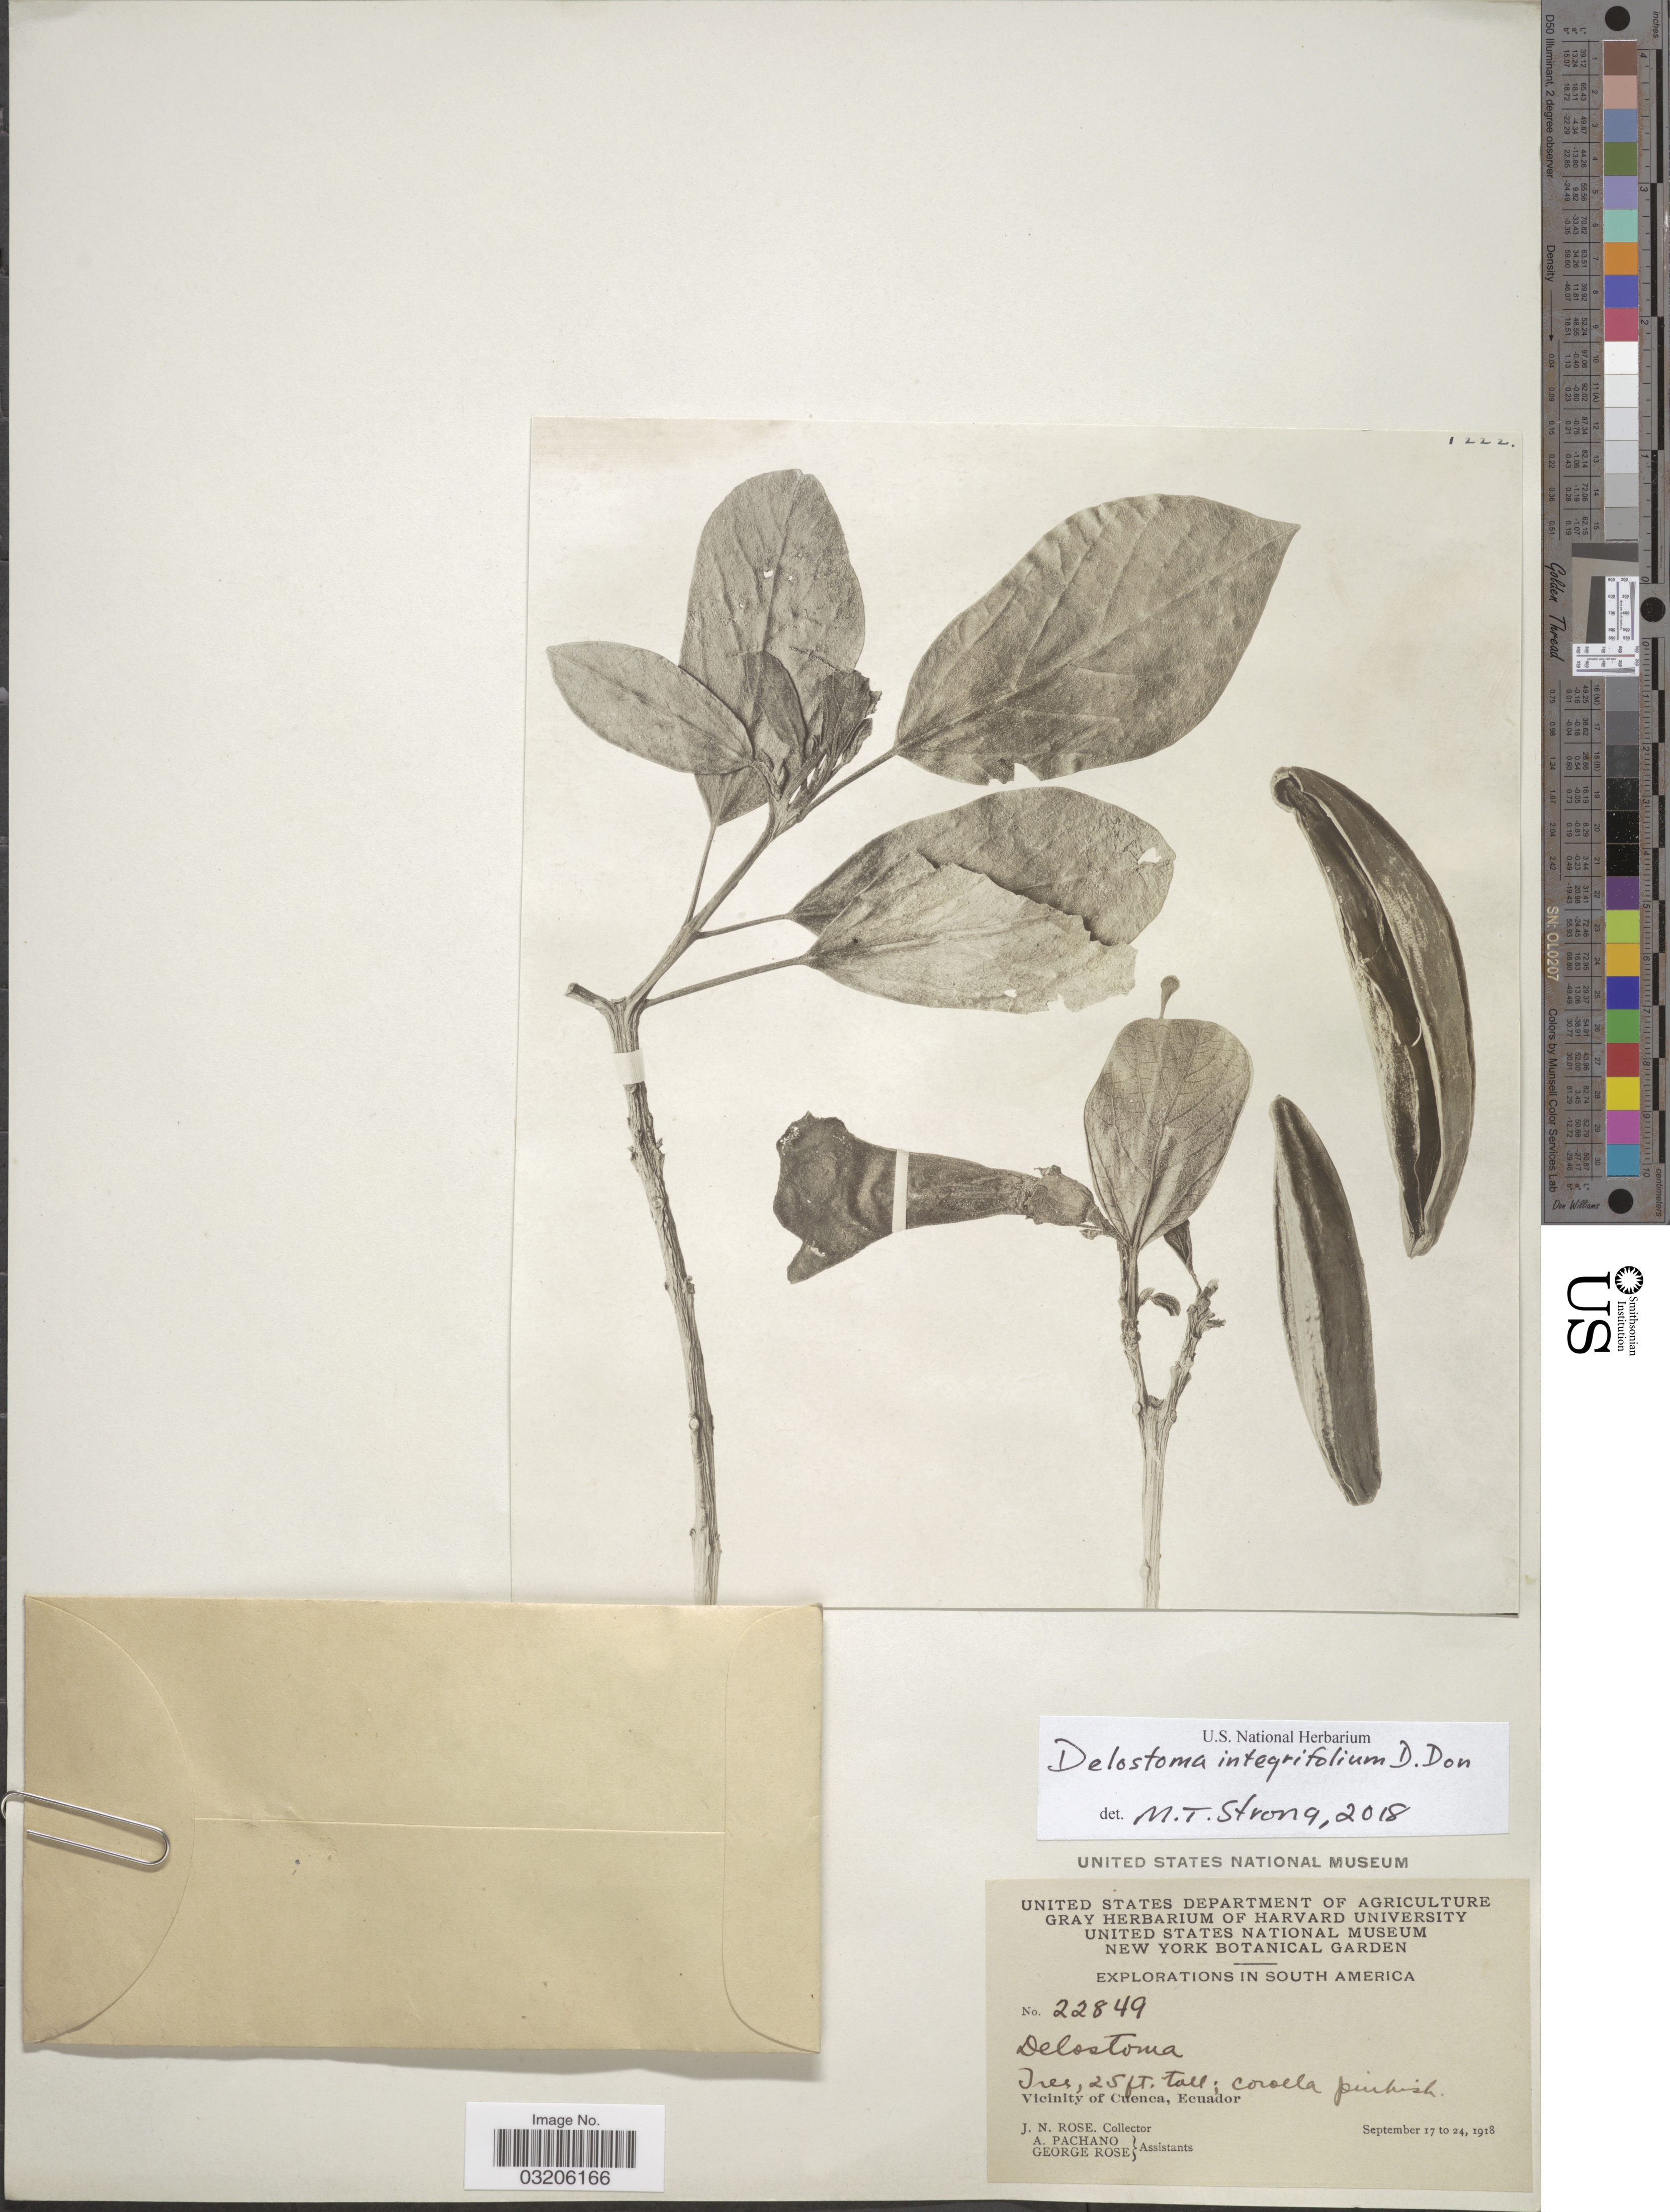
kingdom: Plantae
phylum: Tracheophyta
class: Magnoliopsida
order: Lamiales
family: Bignoniaceae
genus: Delostoma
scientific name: Delostoma integrifolium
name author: D. Don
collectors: J. N. Rose, A. Pachano & G. Rose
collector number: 22849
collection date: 1918-09-17/1918-09-24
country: Ecuador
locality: Vicinity of Cuenca.